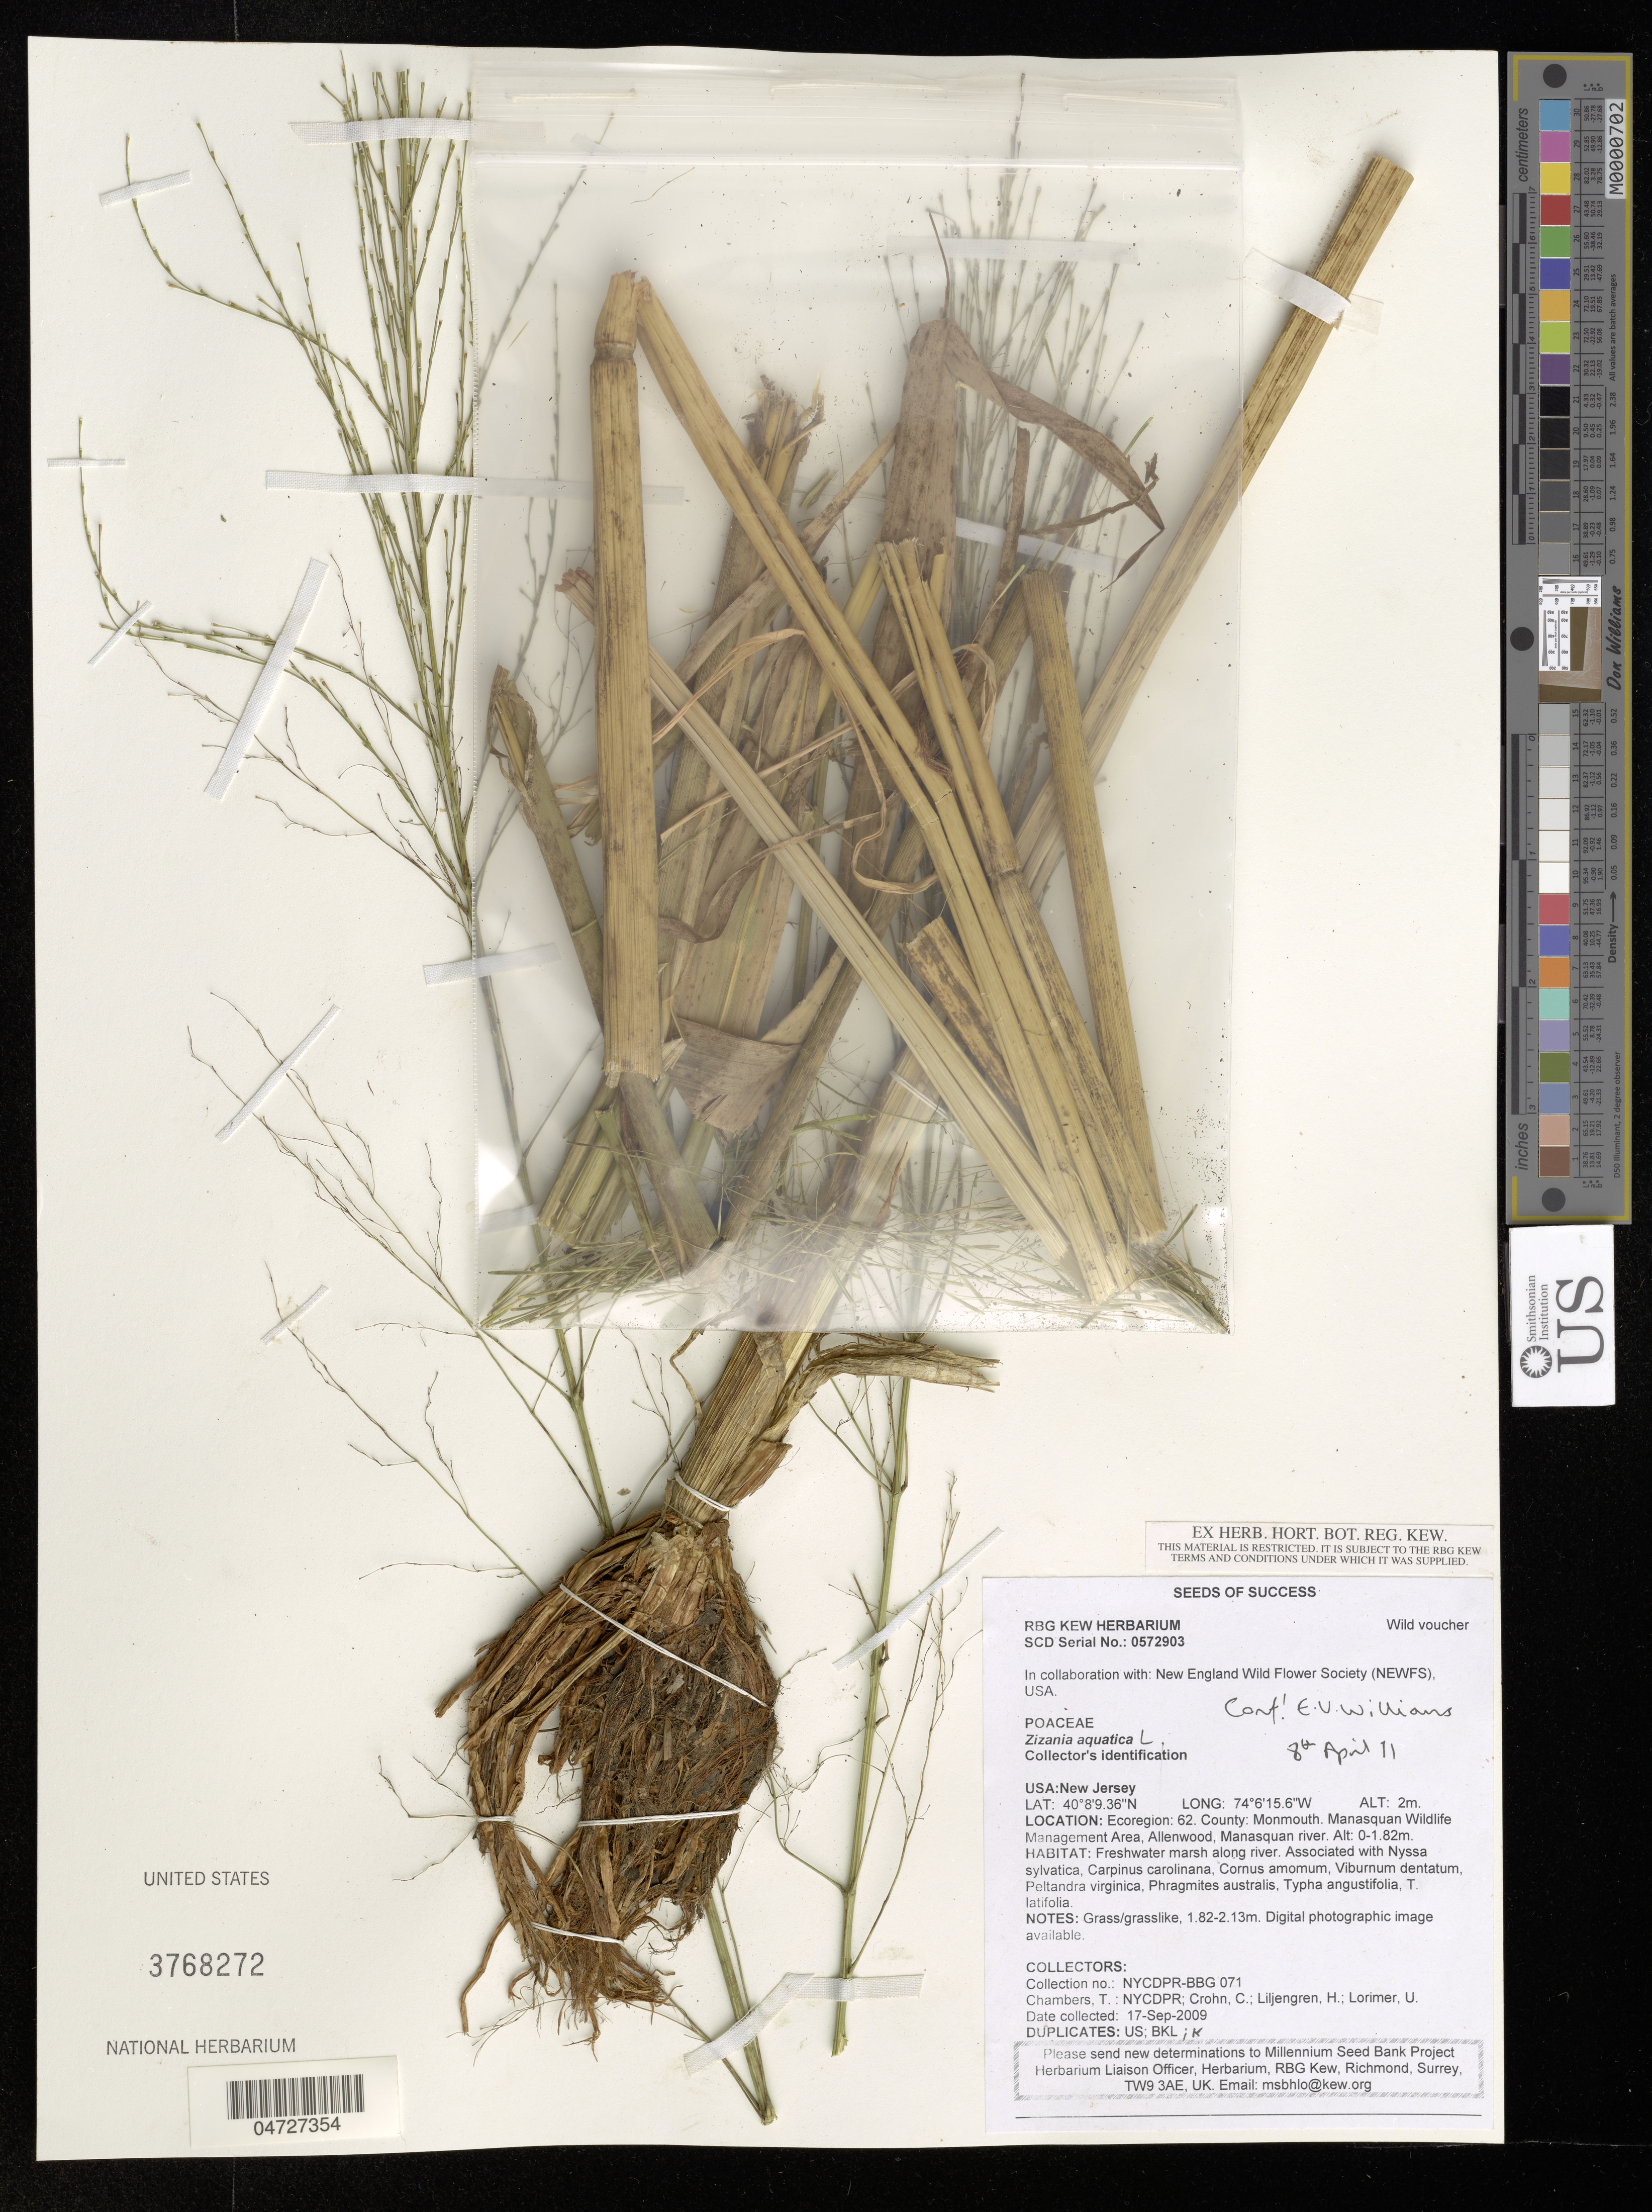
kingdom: Plantae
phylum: Tracheophyta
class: Liliopsida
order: Poales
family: Poaceae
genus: Zizania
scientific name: Zizania aquatica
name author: L.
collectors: T. Chambers, C. Crohn, H. Liljengren & U. Lorimer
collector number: NYCDPR-BBG 071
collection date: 2009-09-17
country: United States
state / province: New Jersey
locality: Ecoregion: 62. County: Monmouth. Manasquan Wildlife Management Area, Allenwood, Manasquan river.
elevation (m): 2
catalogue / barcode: US 3768272